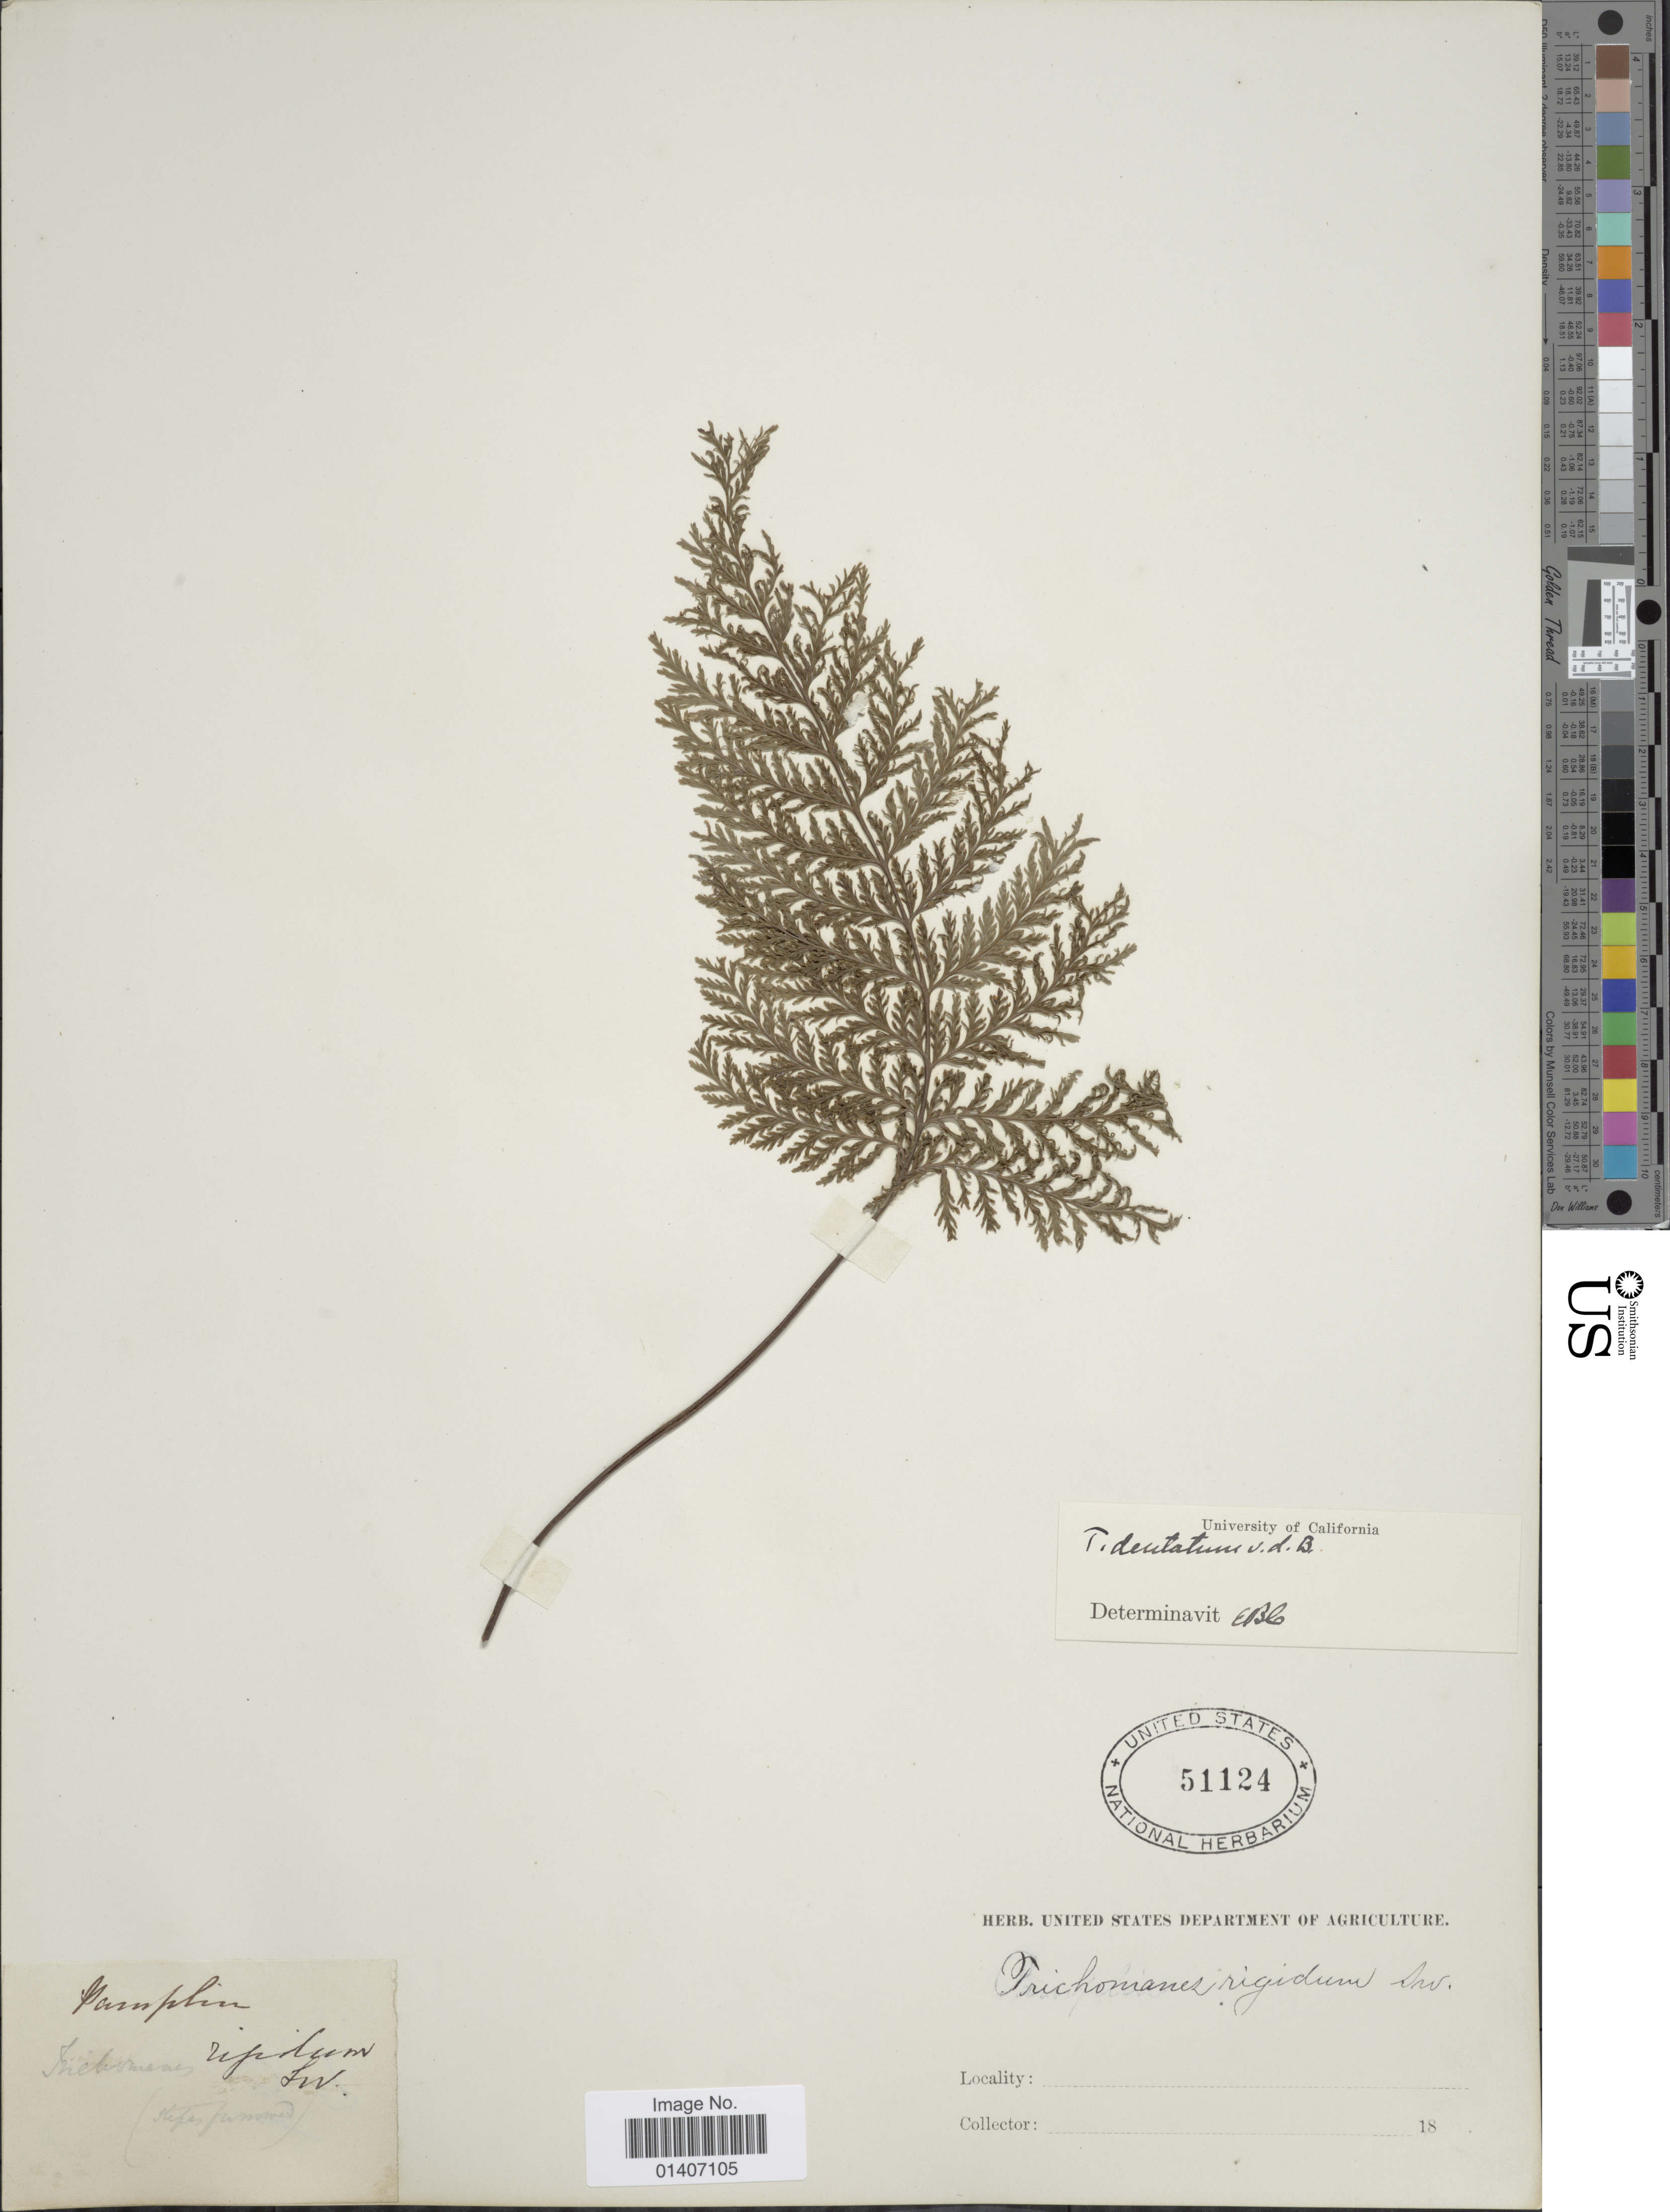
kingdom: Plantae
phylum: Tracheophyta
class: Polypodiopsida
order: Hymenophyllales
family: Hymenophyllaceae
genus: Abrodictyum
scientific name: Abrodictyum dentatum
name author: (Bosch) Ebihara & K. Iwats.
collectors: U.S. Department of Agriculture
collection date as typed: Transcribed d/m/y: //18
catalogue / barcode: US 51124